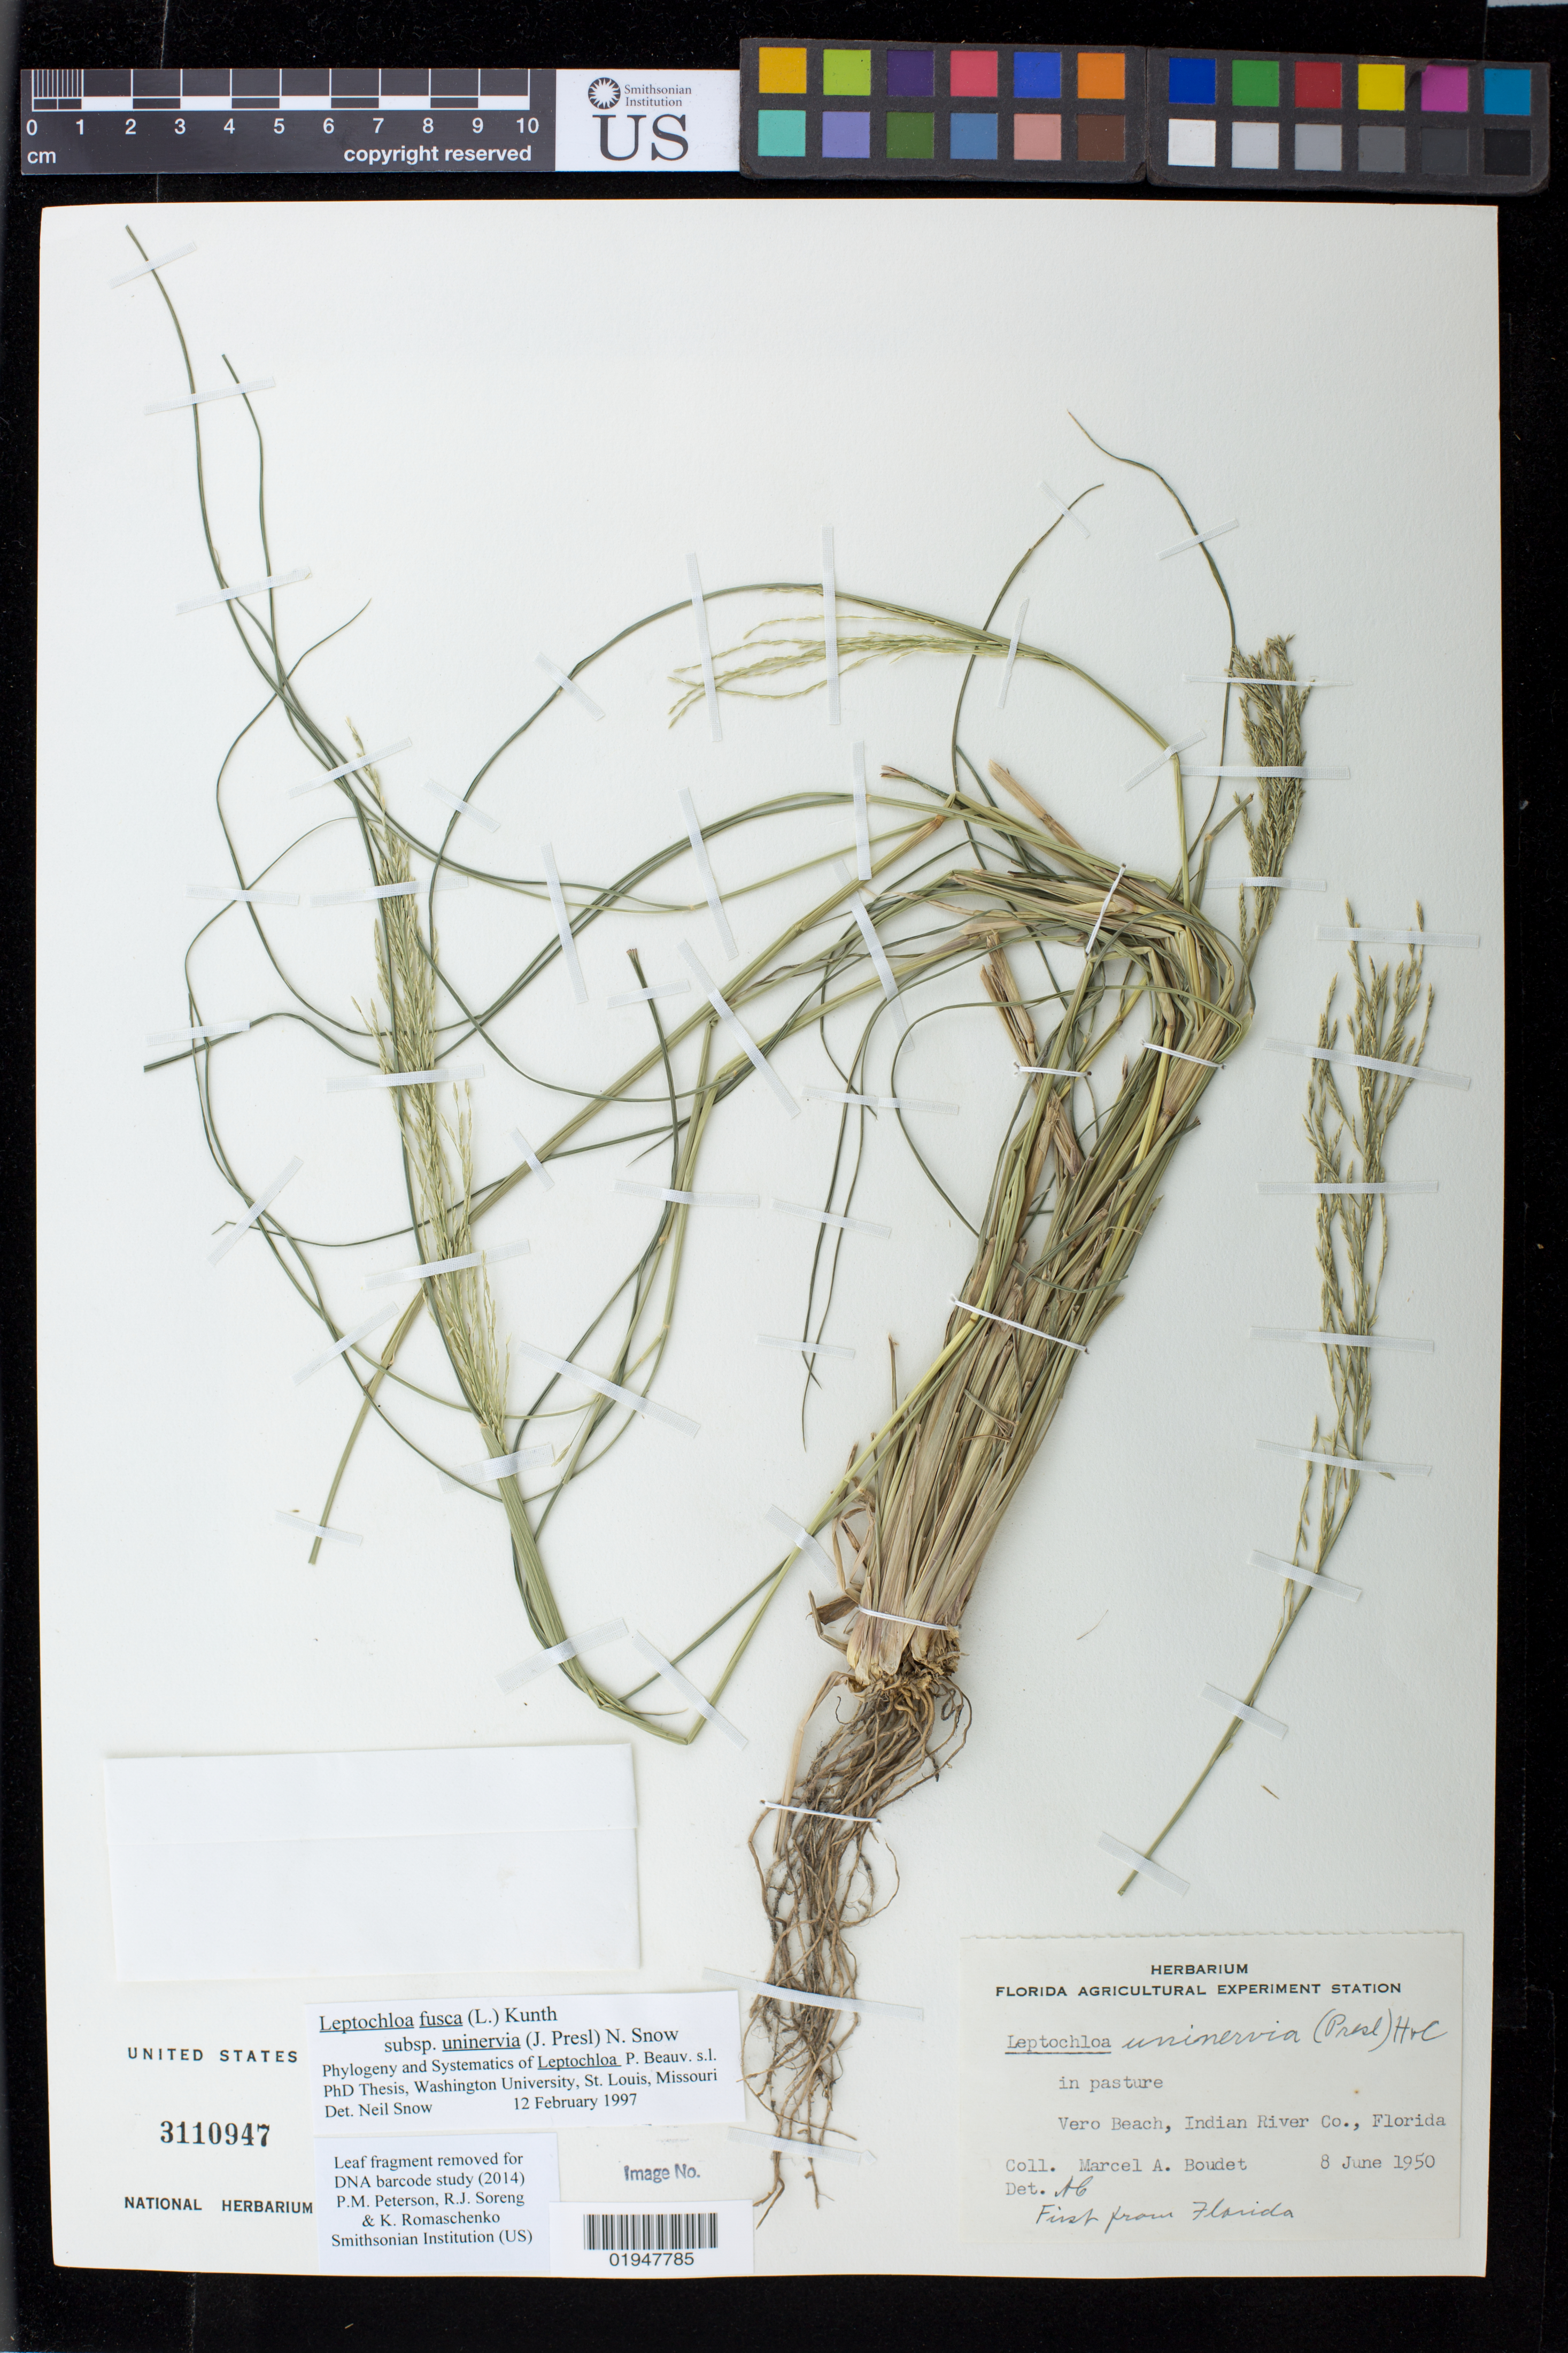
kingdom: Plantae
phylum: Tracheophyta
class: Liliopsida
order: Poales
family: Poaceae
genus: Leptochloa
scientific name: Leptochloa fusca subsp. uninervia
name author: Kunth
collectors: M. Boudet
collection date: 1950-06-08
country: United States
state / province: Florida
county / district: Indian River County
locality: Vero Beach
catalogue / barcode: US 3110947